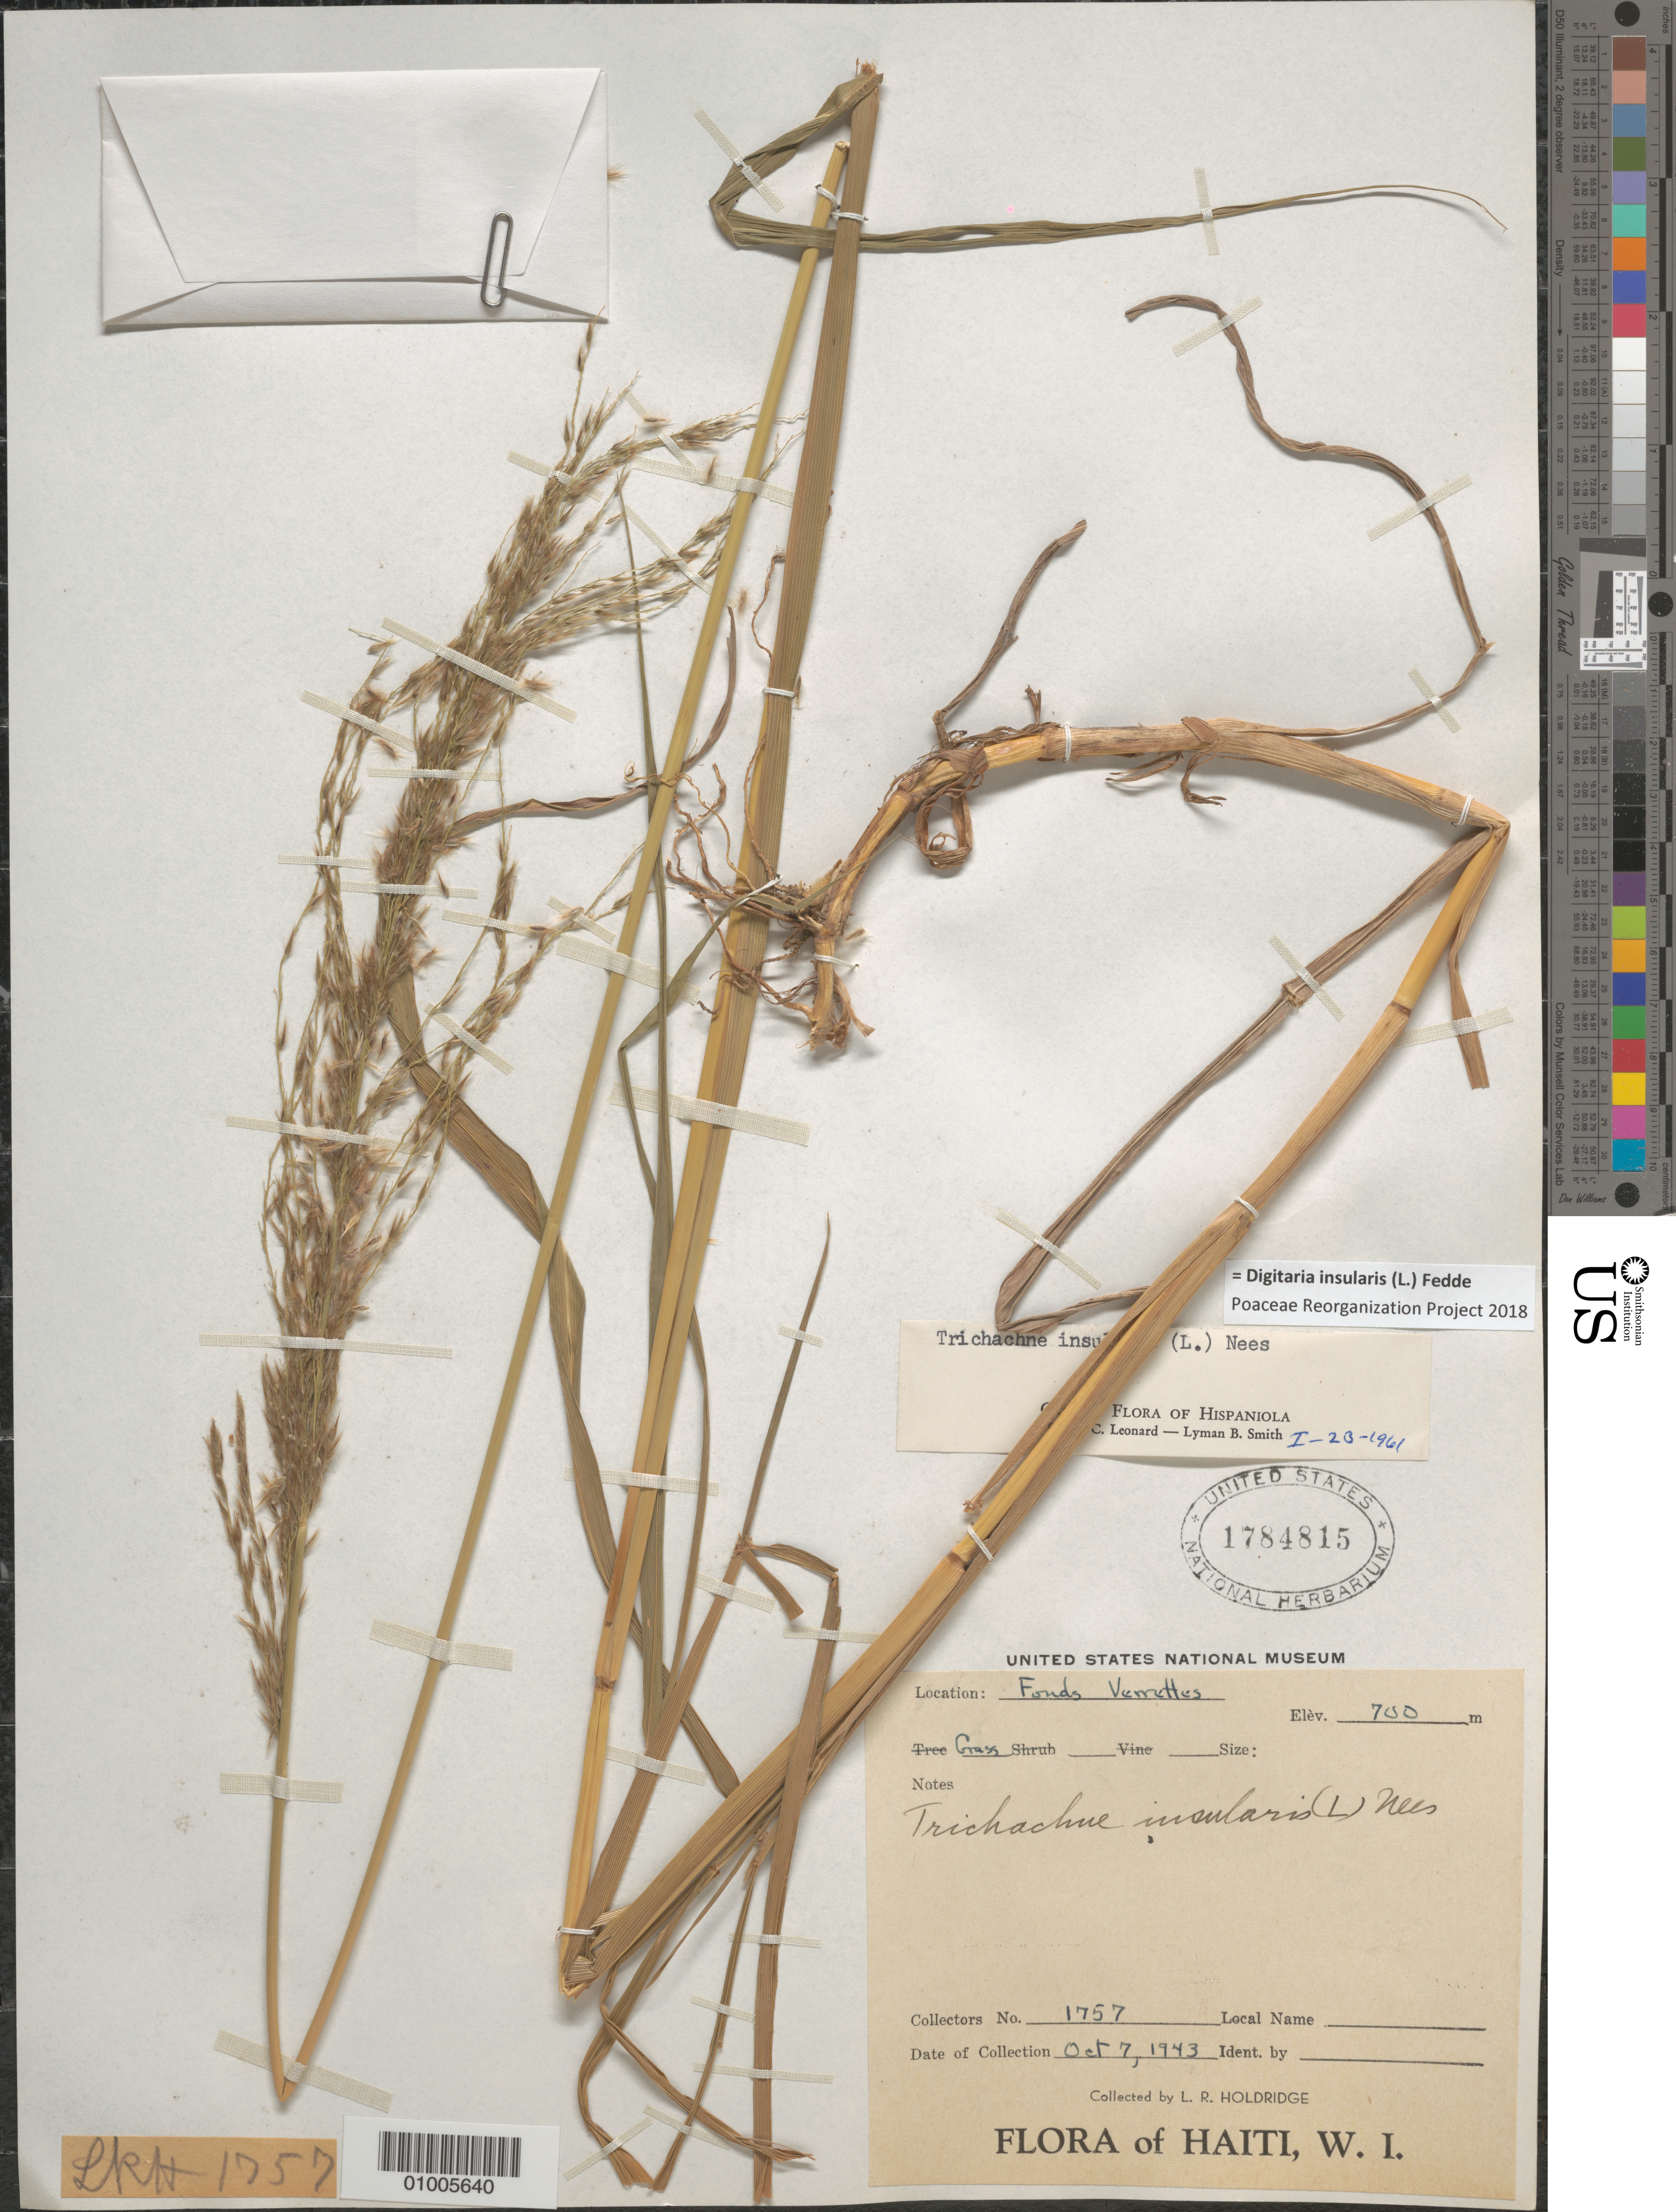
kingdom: Plantae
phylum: Tracheophyta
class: Liliopsida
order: Poales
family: Poaceae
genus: Digitaria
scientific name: Digitaria insularis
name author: (L.) Mez ex Ekman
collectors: L. Holdridge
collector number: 1757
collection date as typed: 07 Oct 1943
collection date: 1943-10-07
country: Haiti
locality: Fondo Verrettes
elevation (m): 700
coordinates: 0 N, 0 E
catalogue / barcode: US 1784815